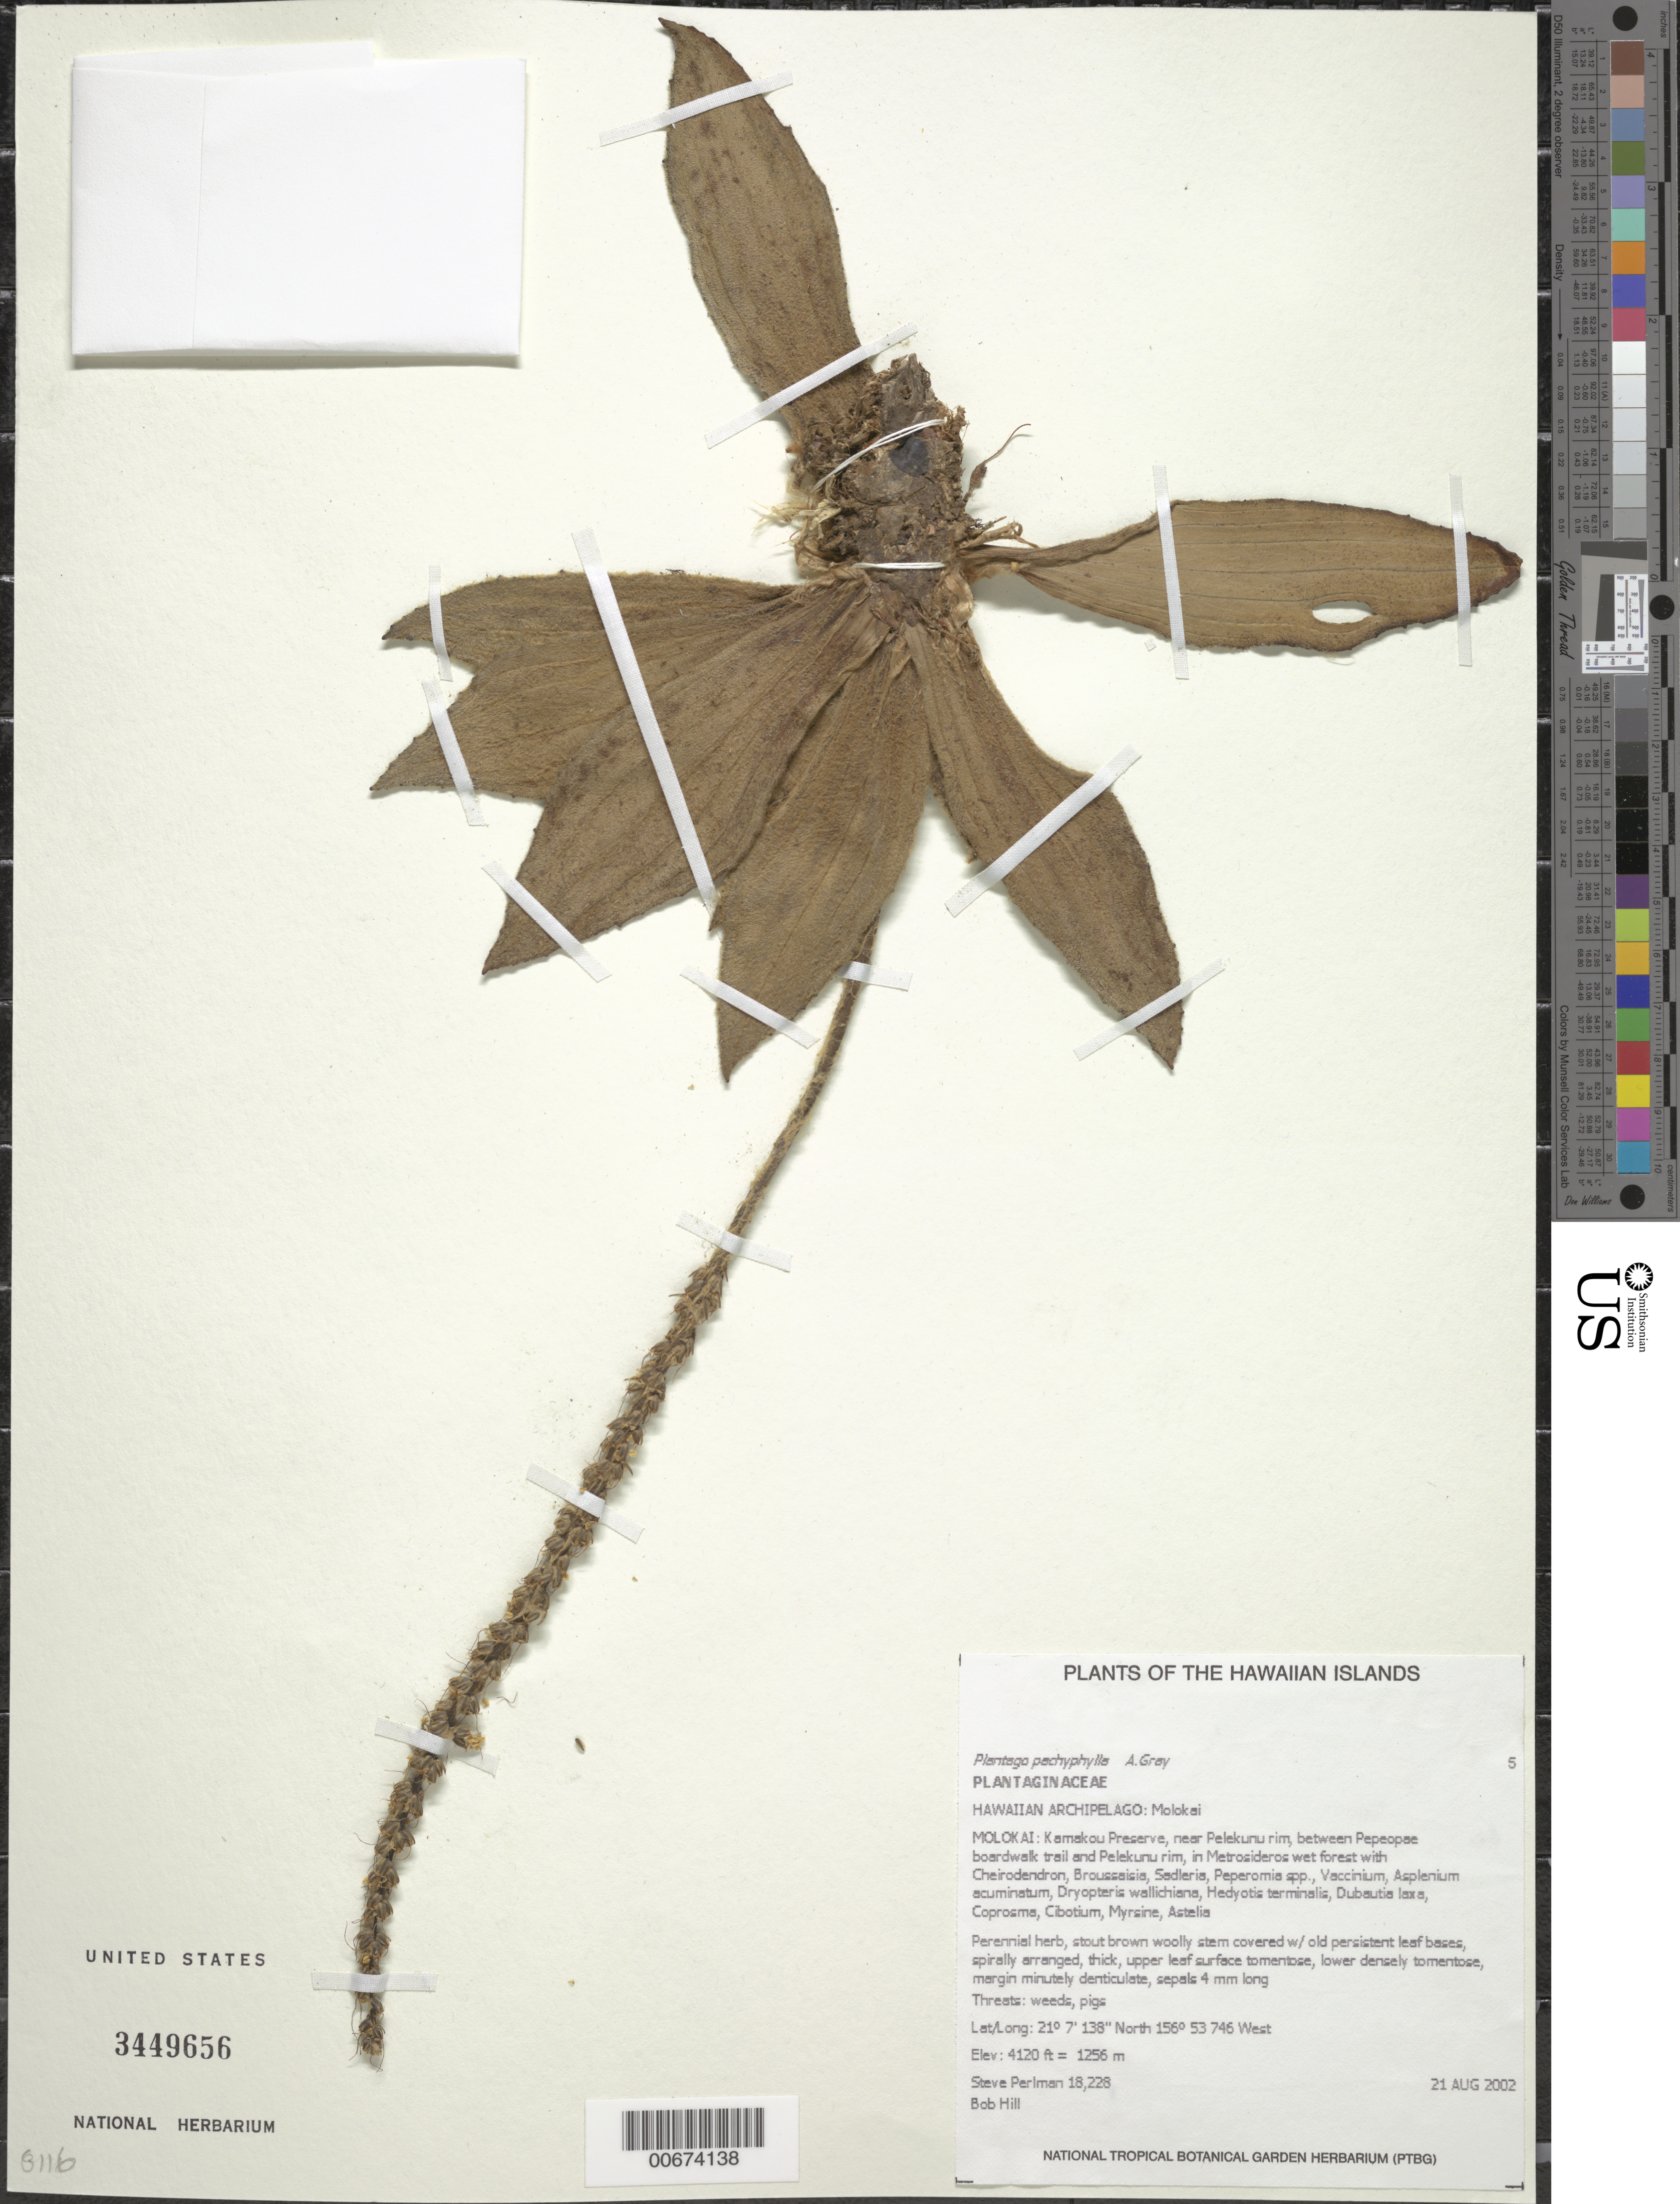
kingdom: Plantae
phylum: Tracheophyta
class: Magnoliopsida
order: Lamiales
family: Plantaginaceae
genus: Plantago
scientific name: Plantago pachyphylla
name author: A. Gray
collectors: S. P. Perlman & B. Hill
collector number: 18228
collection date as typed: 21 Aug 2002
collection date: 2002-08-21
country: United States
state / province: Hawaii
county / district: Maui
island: Moloka'i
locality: Kamakou Preserve, near Pelekunu rim, between Pepeopai boardwalk trail and Pelekunu rim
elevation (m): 1256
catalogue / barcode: US 3449656